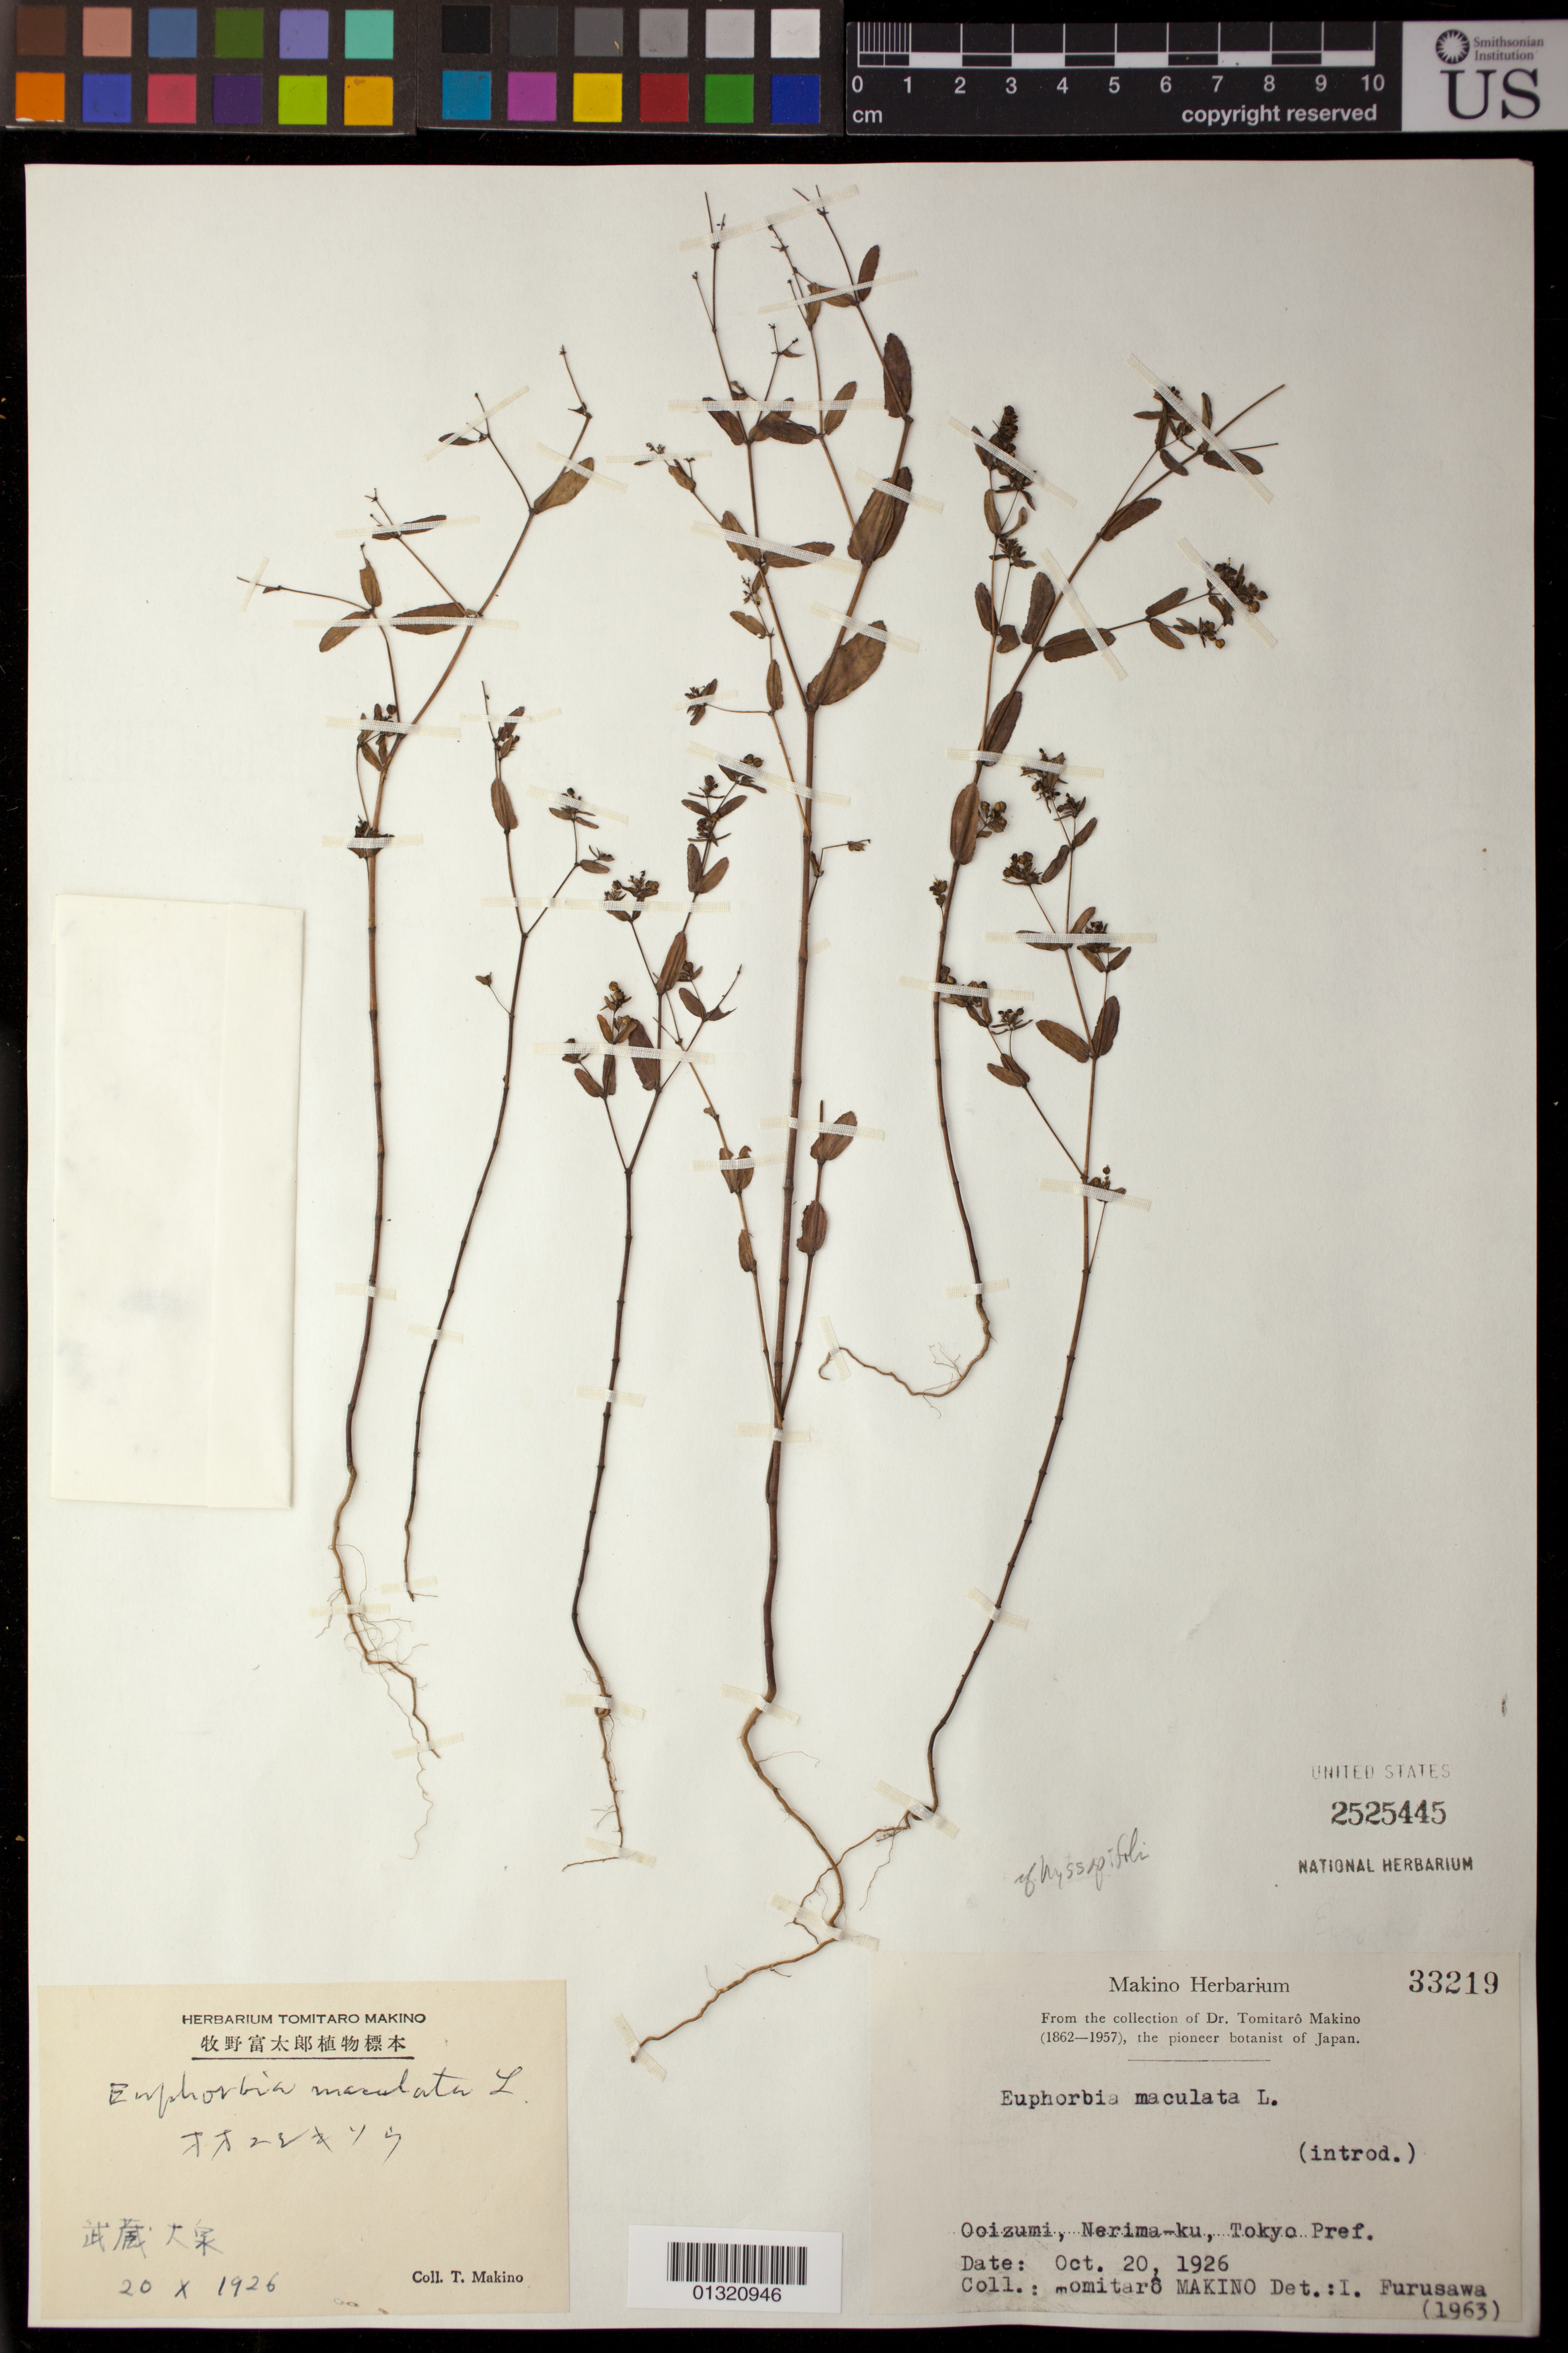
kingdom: Plantae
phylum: Tracheophyta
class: Magnoliopsida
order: Malpighiales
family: Euphorbiaceae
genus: Euphorbia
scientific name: Euphorbia hyssopifolia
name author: L.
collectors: T. Makino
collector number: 33219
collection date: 1926-10-20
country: Japan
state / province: Tokyo, Federal City of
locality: Ooizumi, Nerima-ku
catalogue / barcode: US 2525445